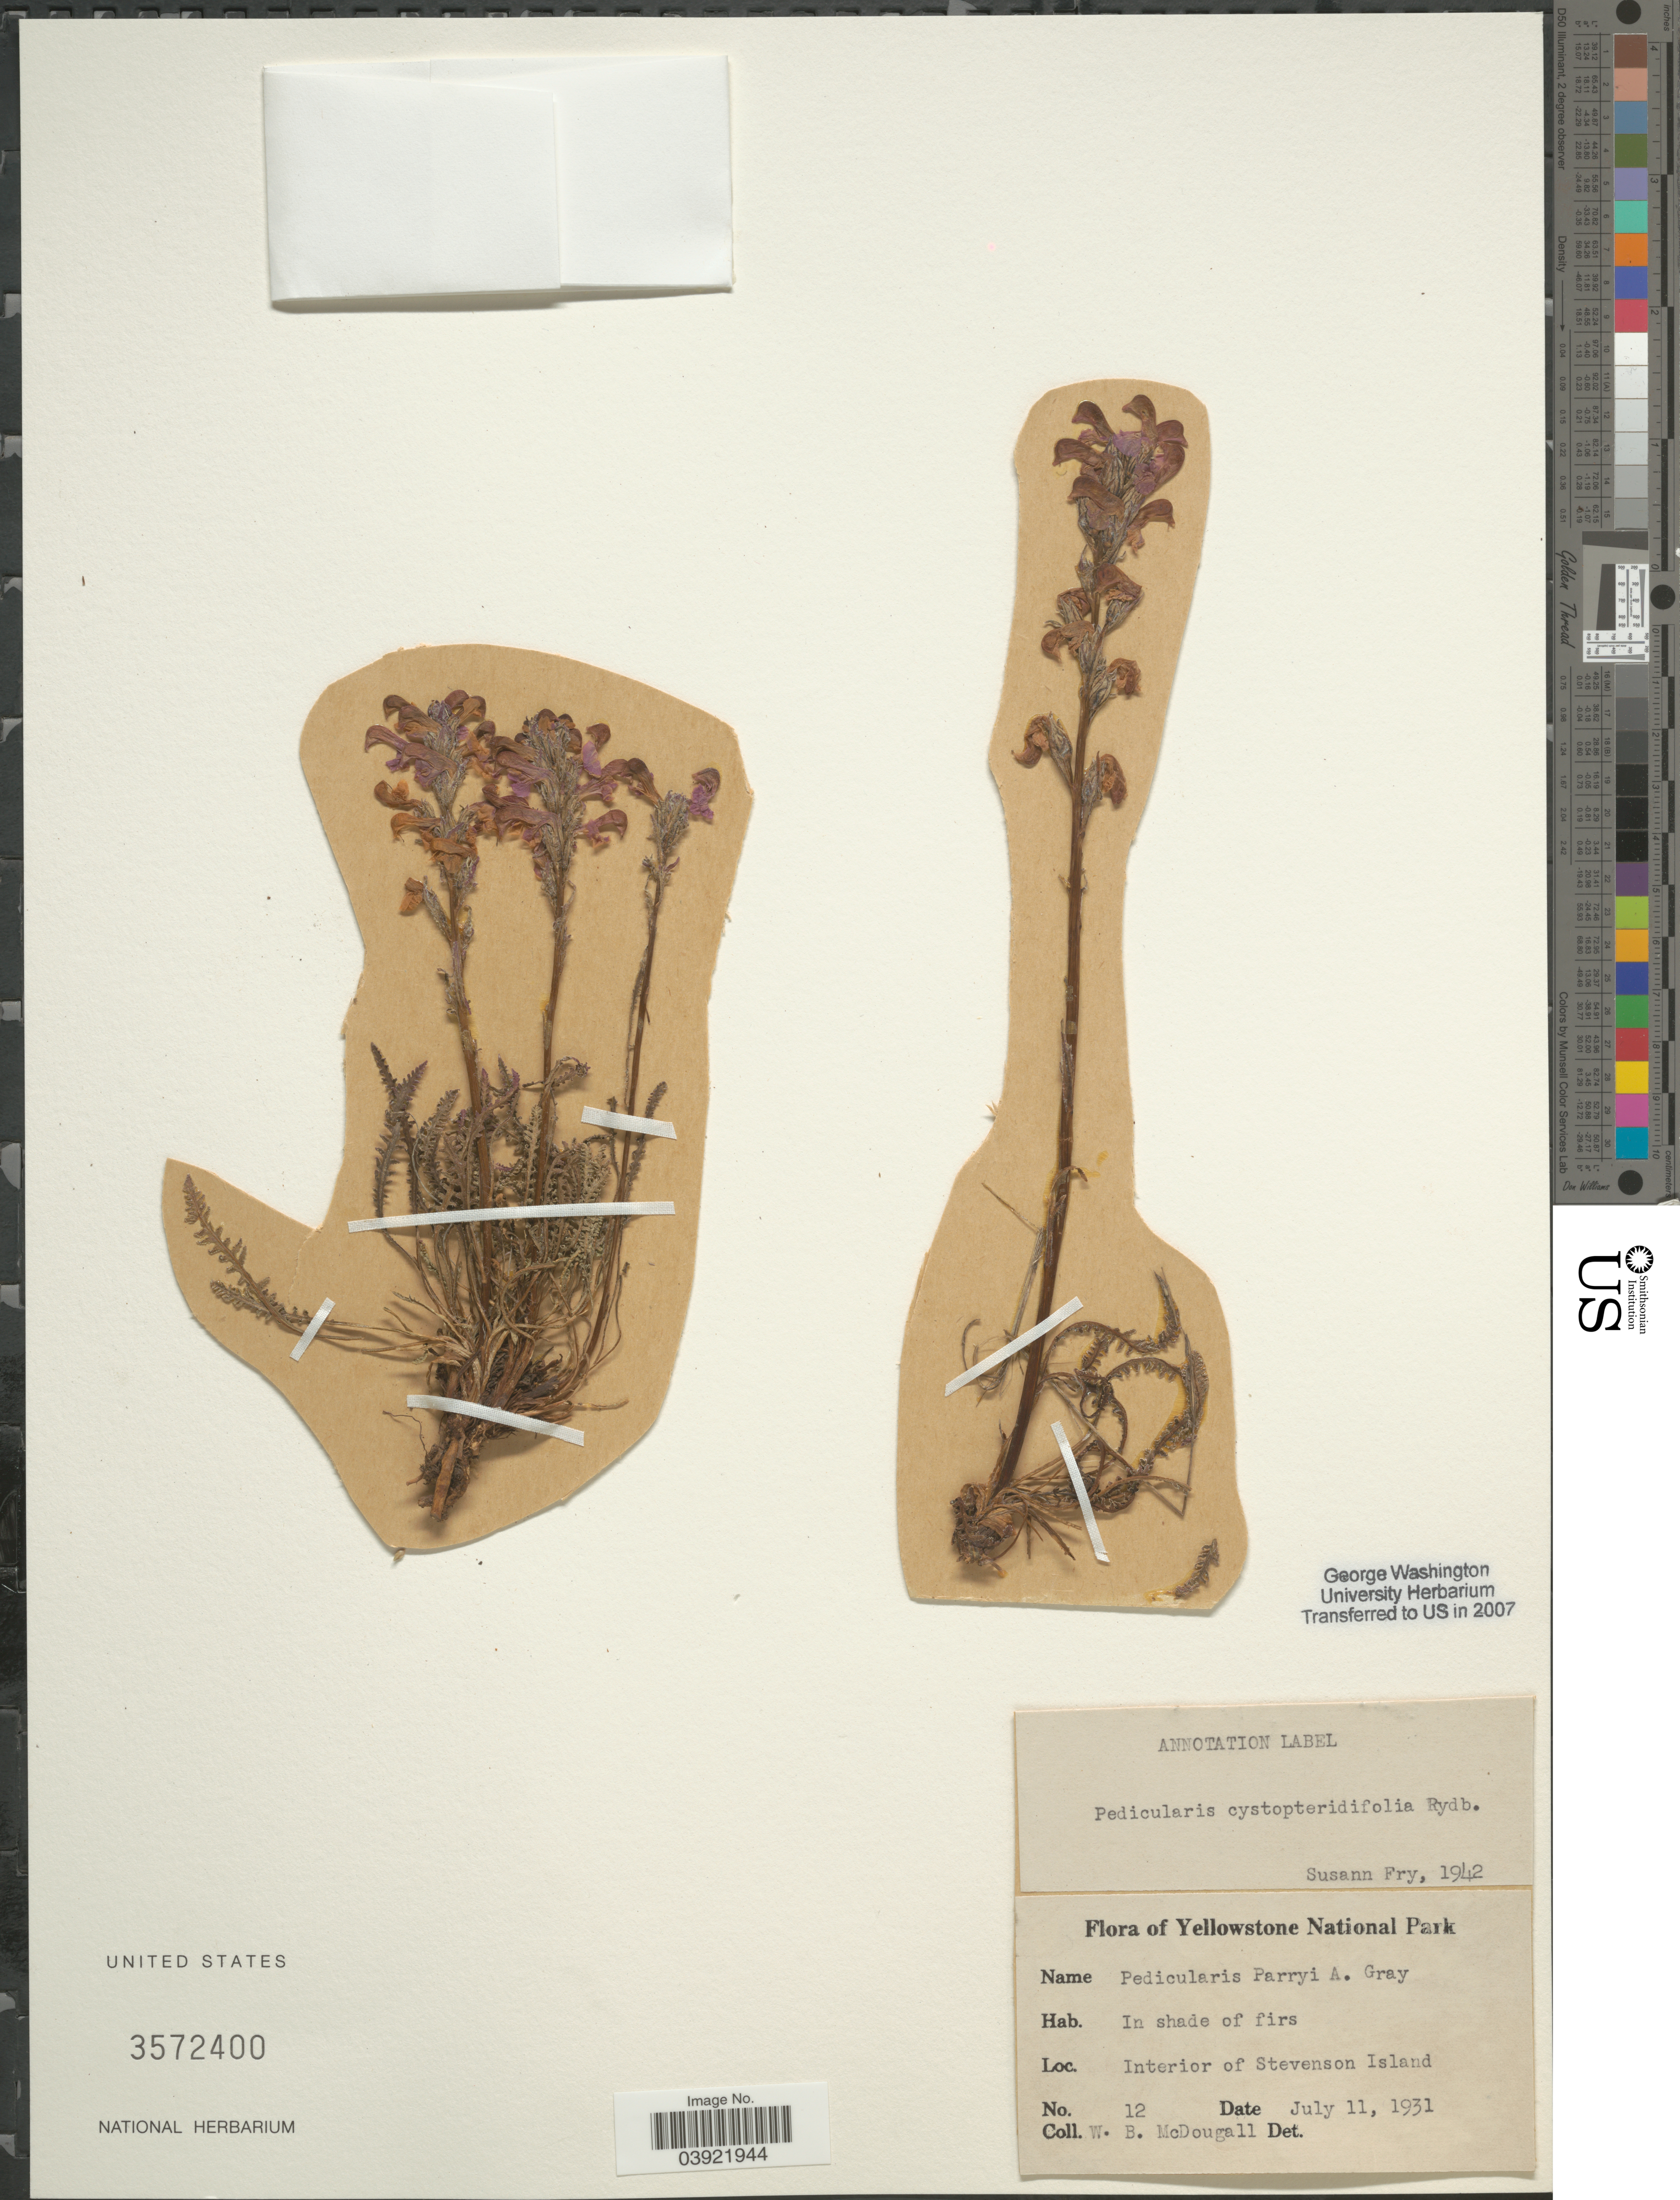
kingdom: Plantae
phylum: Tracheophyta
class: Magnoliopsida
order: Lamiales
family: Orobanchaceae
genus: Pedicularis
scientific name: Pedicularis cystopteridifolia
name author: Rydb.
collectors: W. B. McDougall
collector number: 12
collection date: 1931-07-11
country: United States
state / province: Wyoming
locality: Yellowstone National Park. Interior of Stevenson Island.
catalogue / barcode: US 3572400